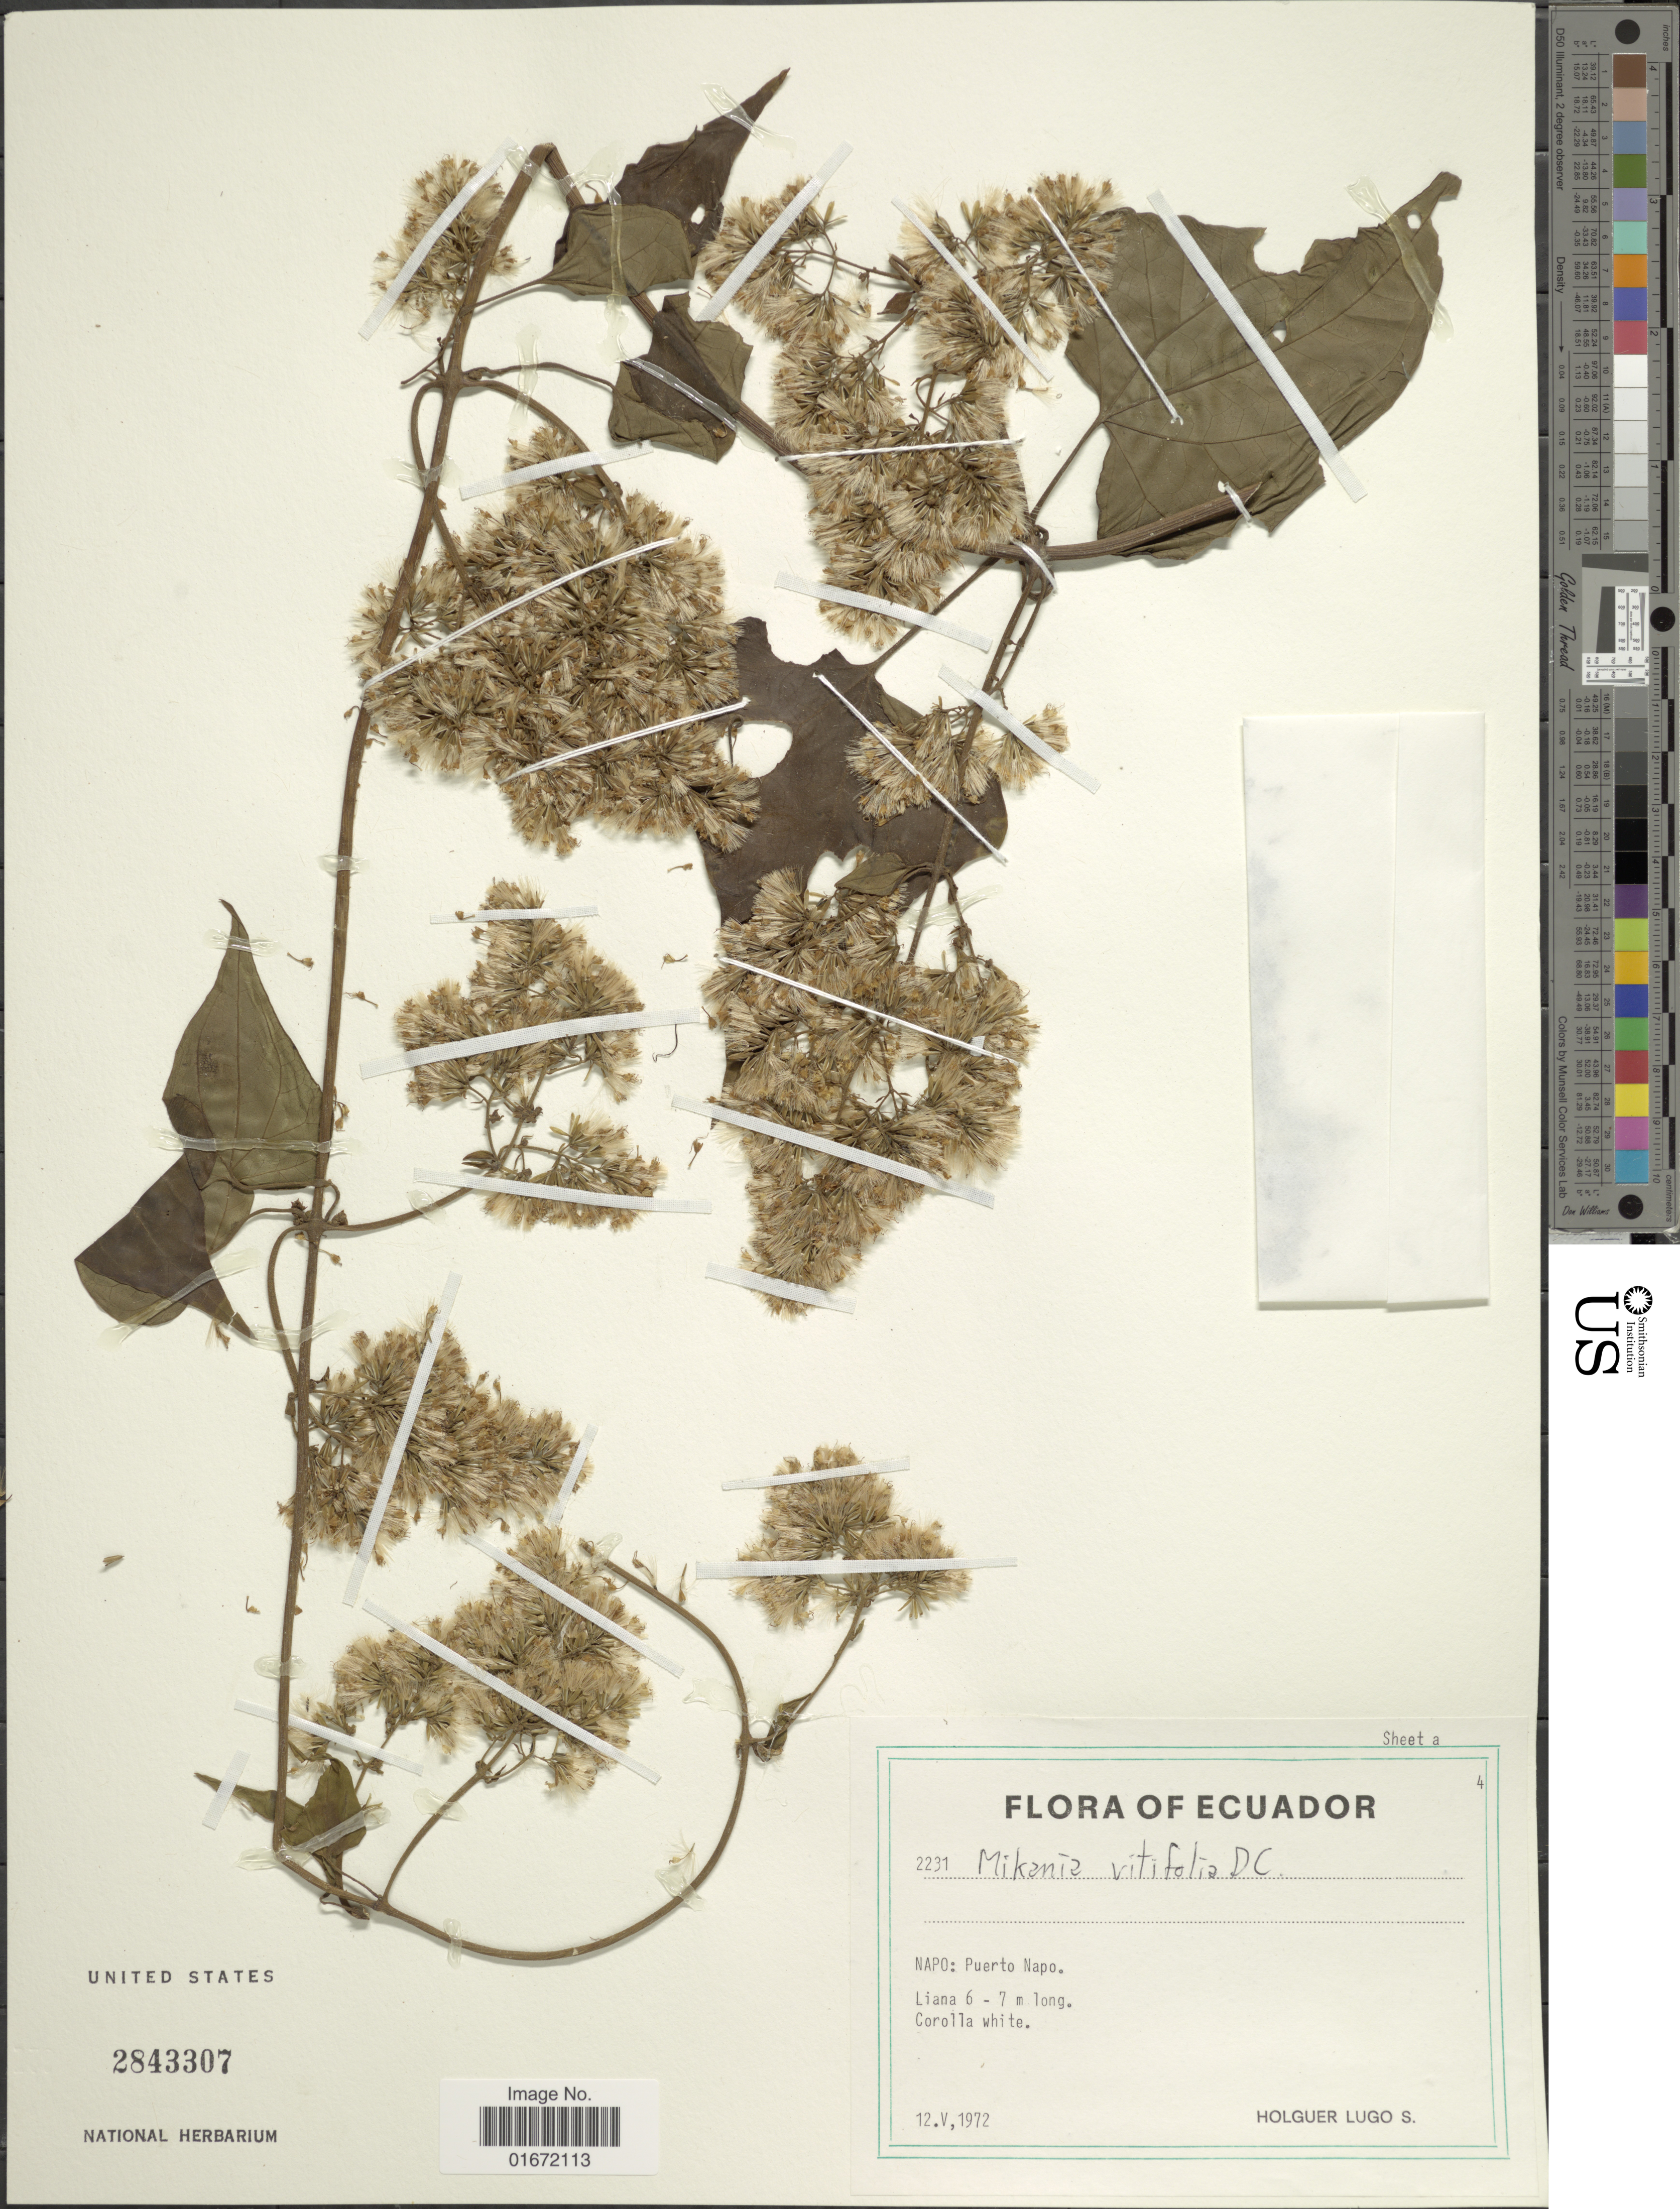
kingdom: Plantae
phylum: Tracheophyta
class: Magnoliopsida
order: Asterales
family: Asteraceae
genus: Mikania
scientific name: Mikania vitifolia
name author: DC.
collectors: H. Lugo S.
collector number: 2231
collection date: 1972-05-12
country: Ecuador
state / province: Napo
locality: Napo: Puerto Napo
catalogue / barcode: US 2843307